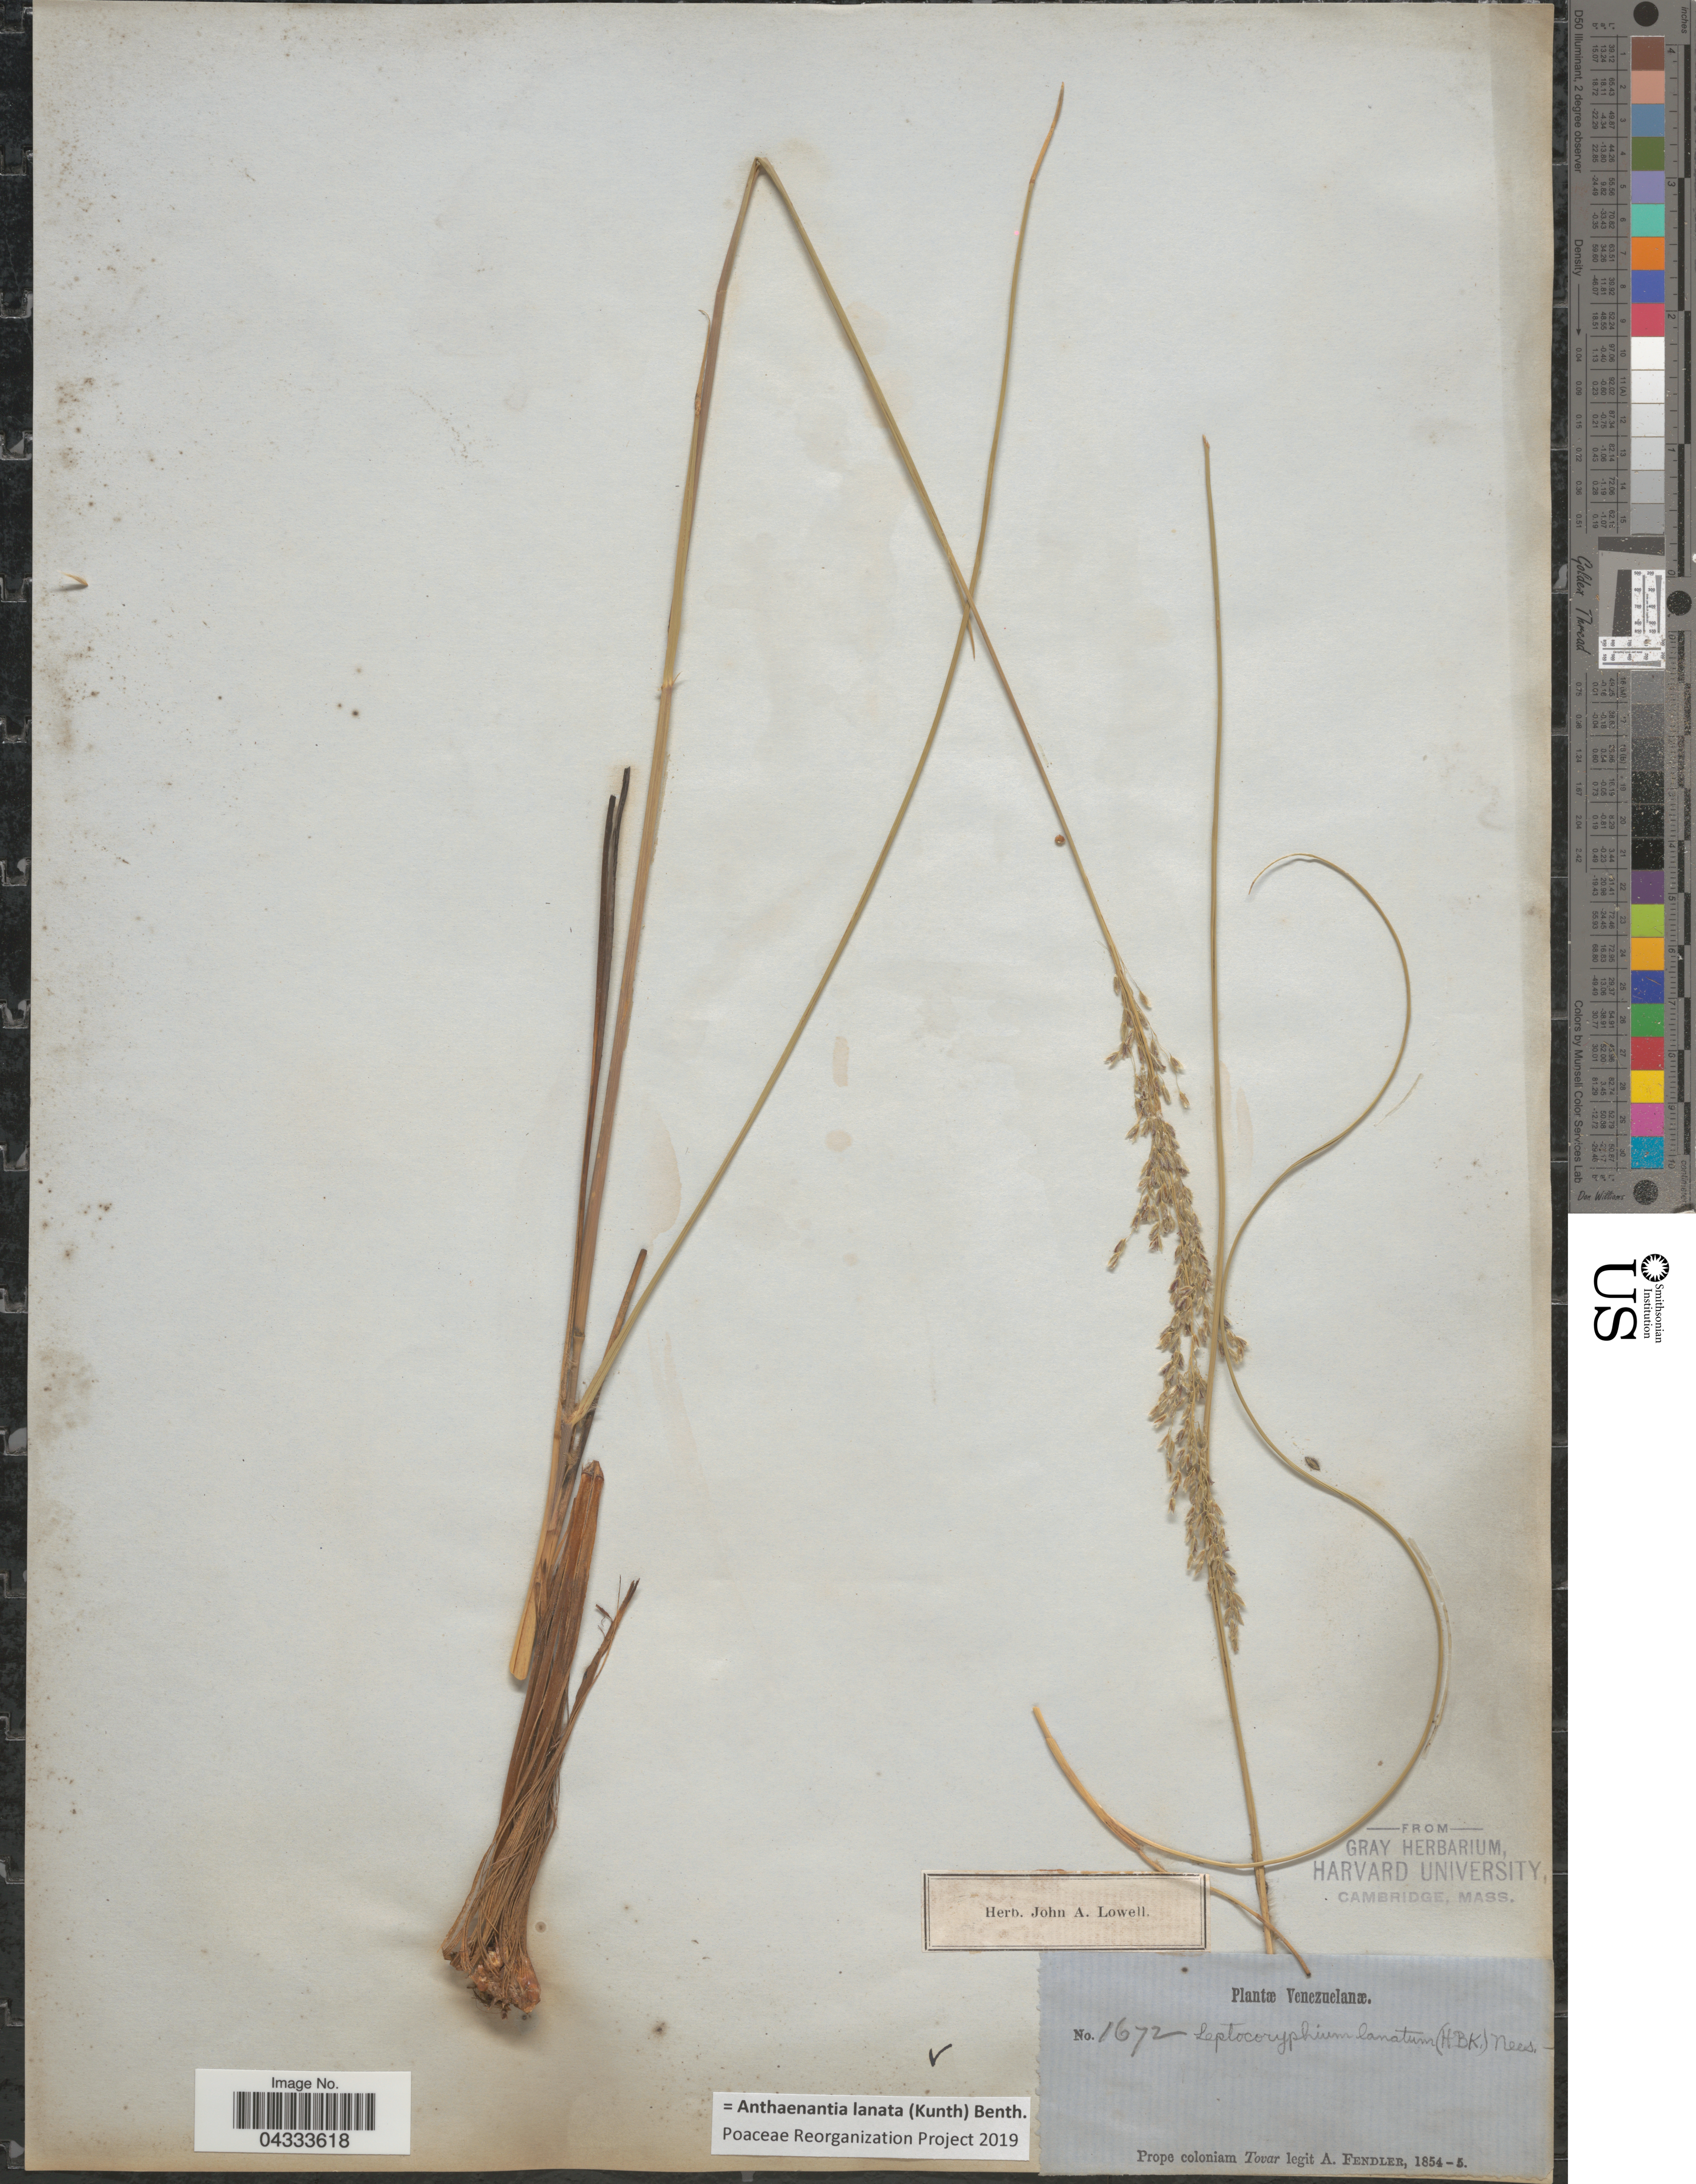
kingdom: Plantae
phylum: Tracheophyta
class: Liliopsida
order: Poales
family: Poaceae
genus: Anthaenantia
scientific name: Anthaenantia lanata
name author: (Kunth) Benth.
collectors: A. Fendler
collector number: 1672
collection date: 1854/1855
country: Venezuela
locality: Prope coloniam Tovar.